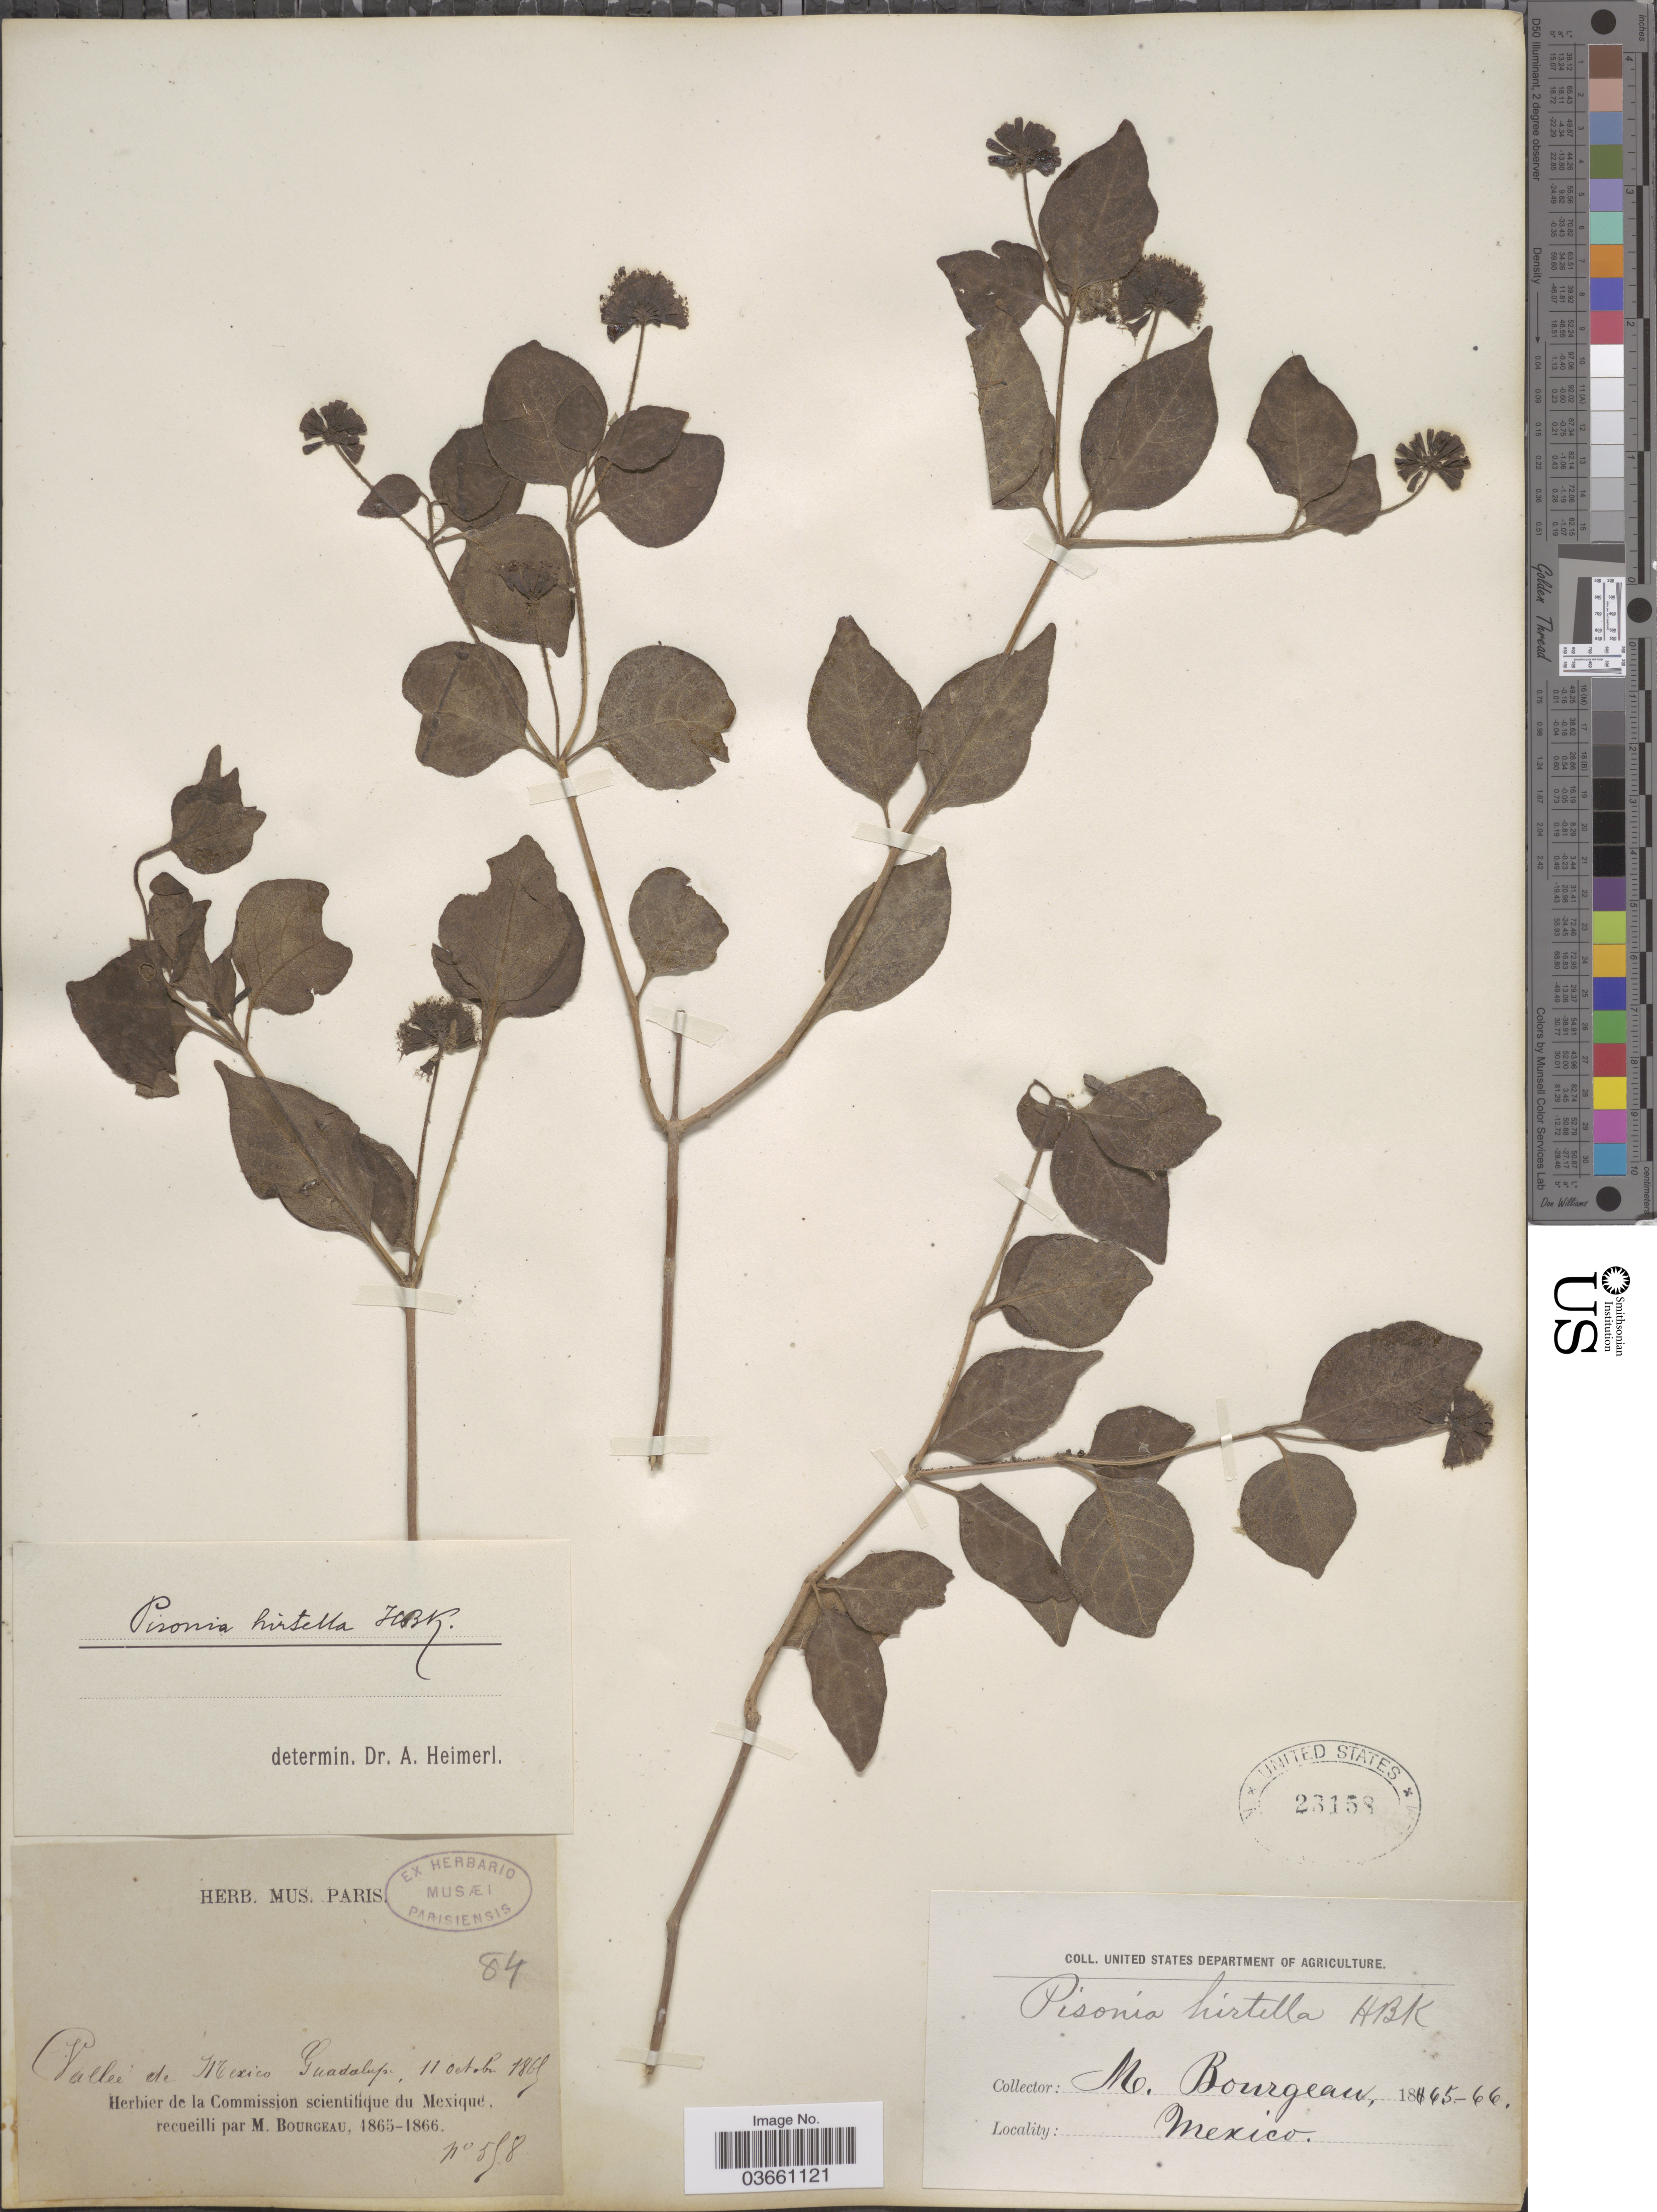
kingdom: Plantae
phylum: Tracheophyta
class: Magnoliopsida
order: Caryophyllales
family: Nyctaginaceae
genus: Pisoniella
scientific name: Pisoniella arborescens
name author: (Lag. & Rodr.) Standl.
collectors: M. Bourgeau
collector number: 598*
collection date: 1869-10-11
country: Mexico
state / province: Baja California Norte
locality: Vallée de Mexico Guadalup.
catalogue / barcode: US 23158